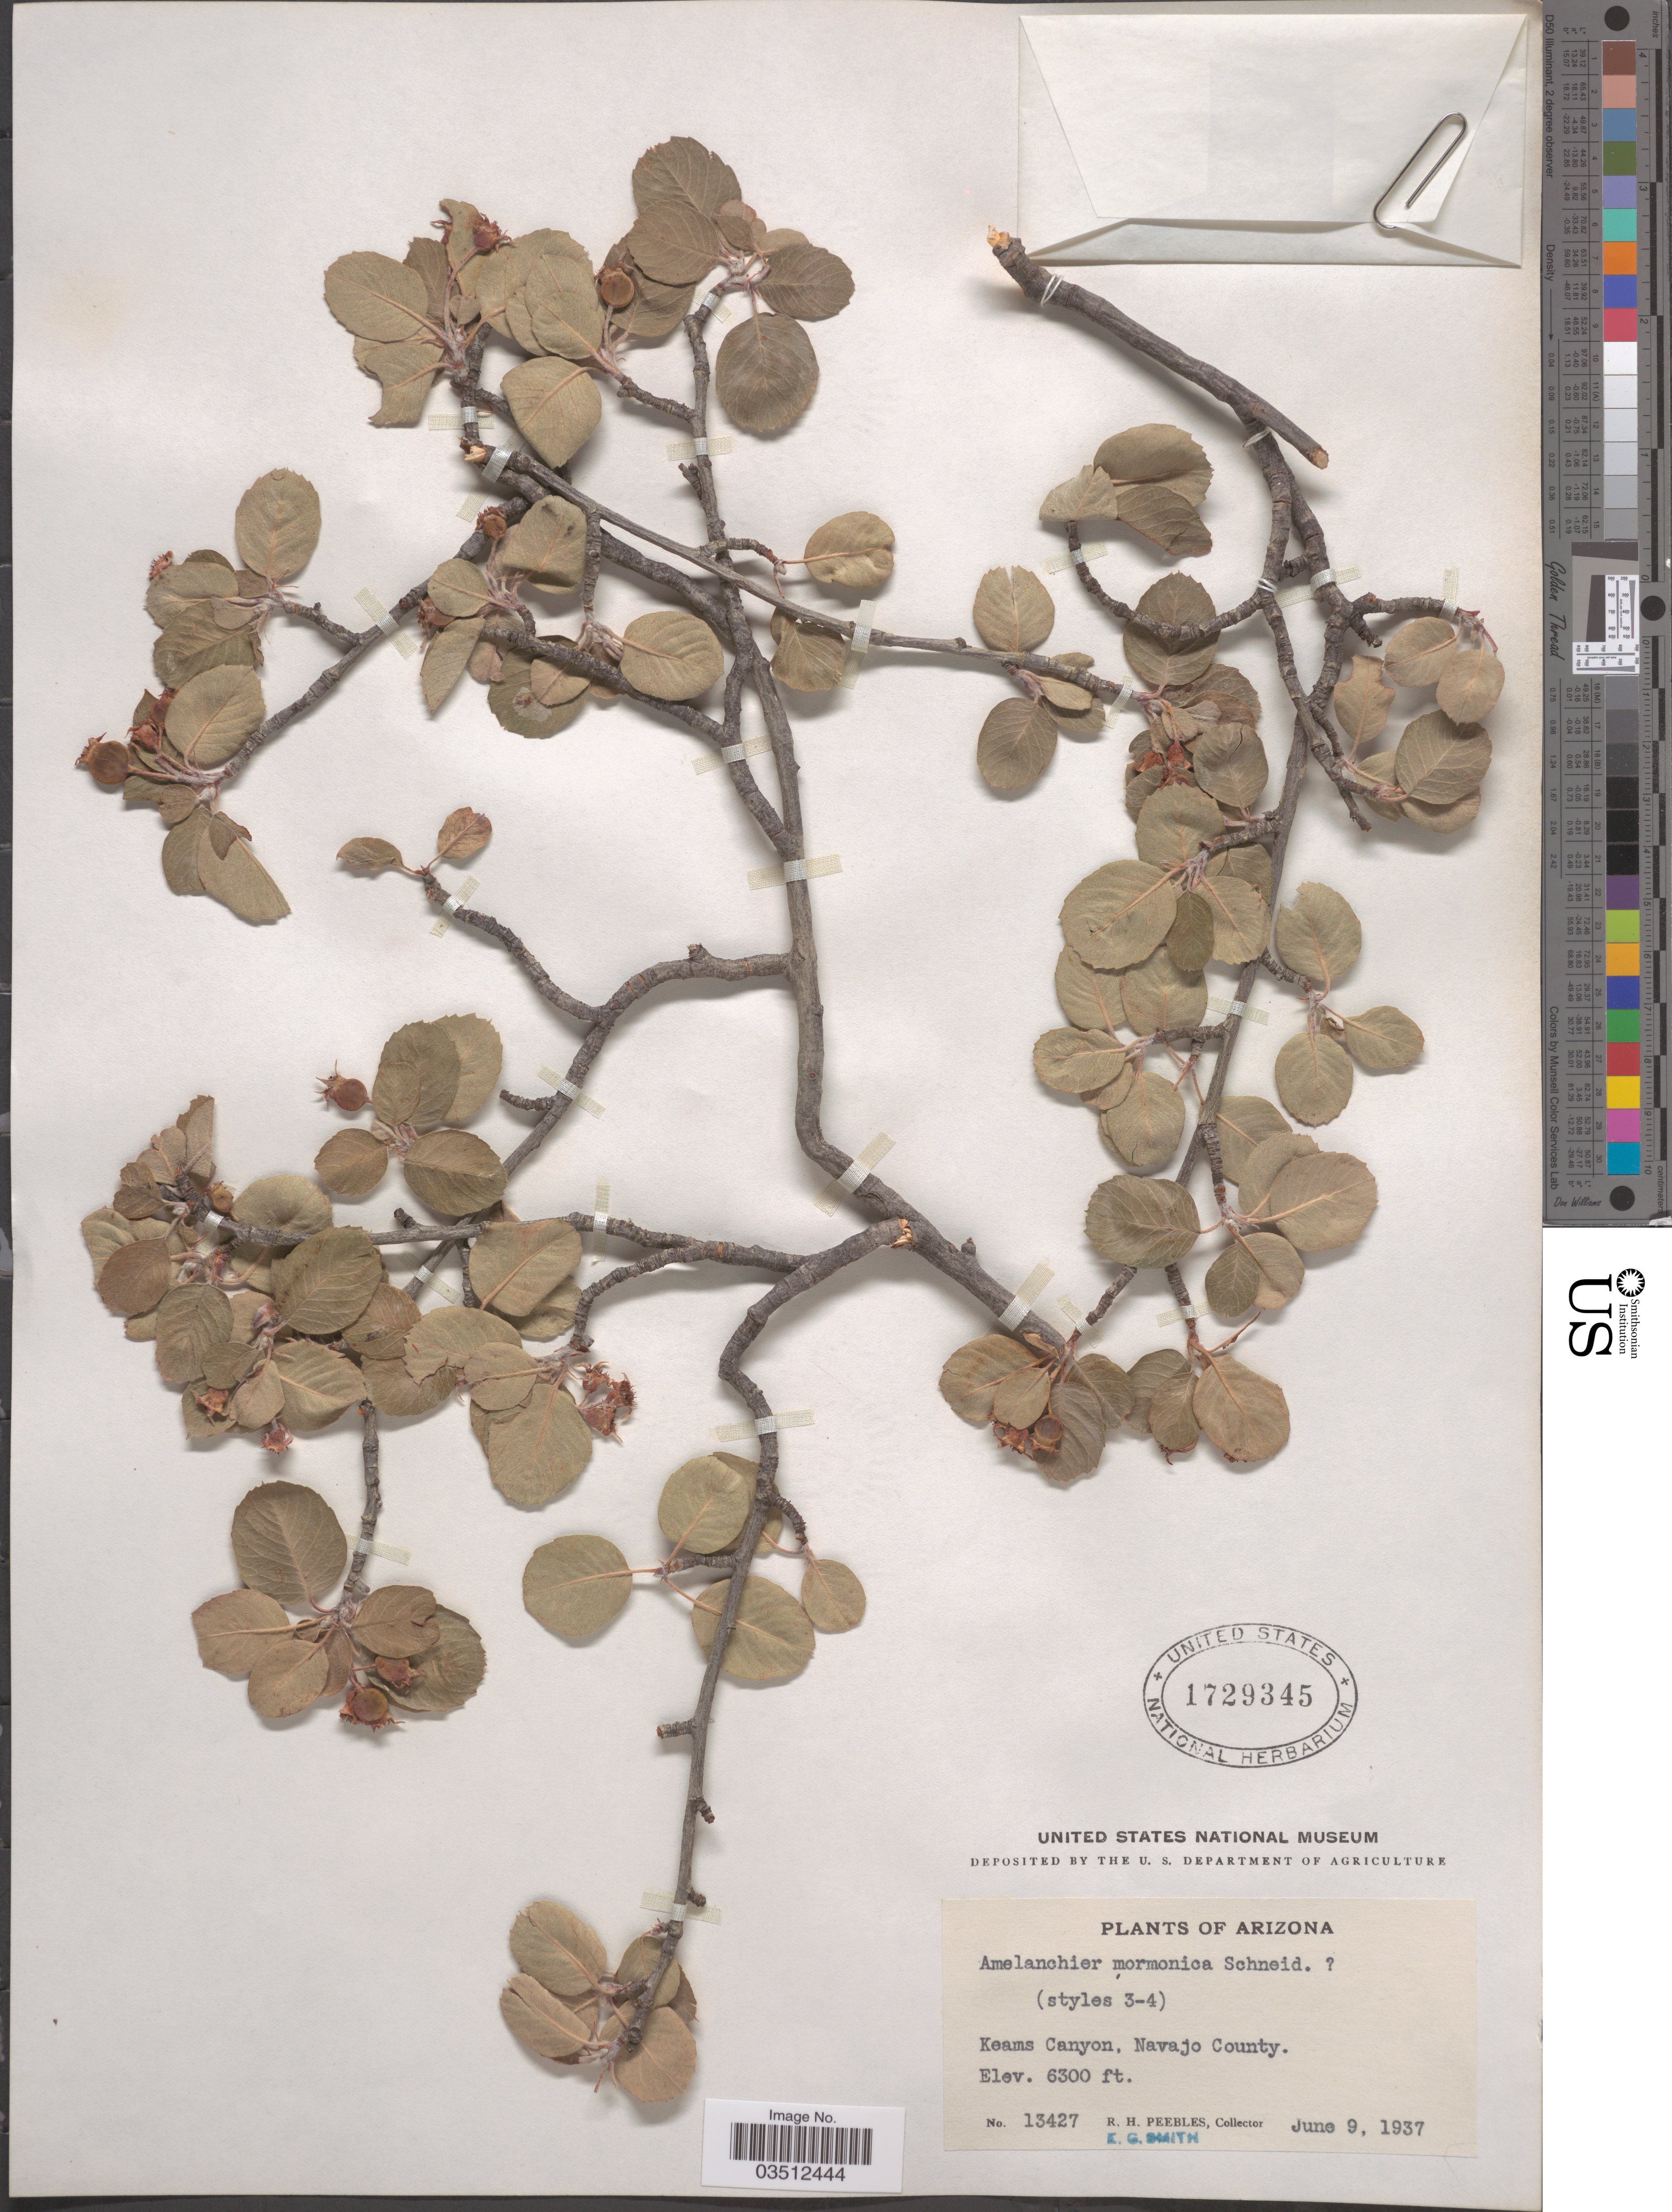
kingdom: Plantae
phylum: Tracheophyta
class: Magnoliopsida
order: Rosales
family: Rosaceae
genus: Amelanchier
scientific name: Amelanchier mormonica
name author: C.K. Schneid.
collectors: R. H. Peebles & E. G. Smith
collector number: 13427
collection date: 1937-06-09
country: United States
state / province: Arizona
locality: Keams Canyon, Navajo County.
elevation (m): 1920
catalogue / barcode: US 1729345